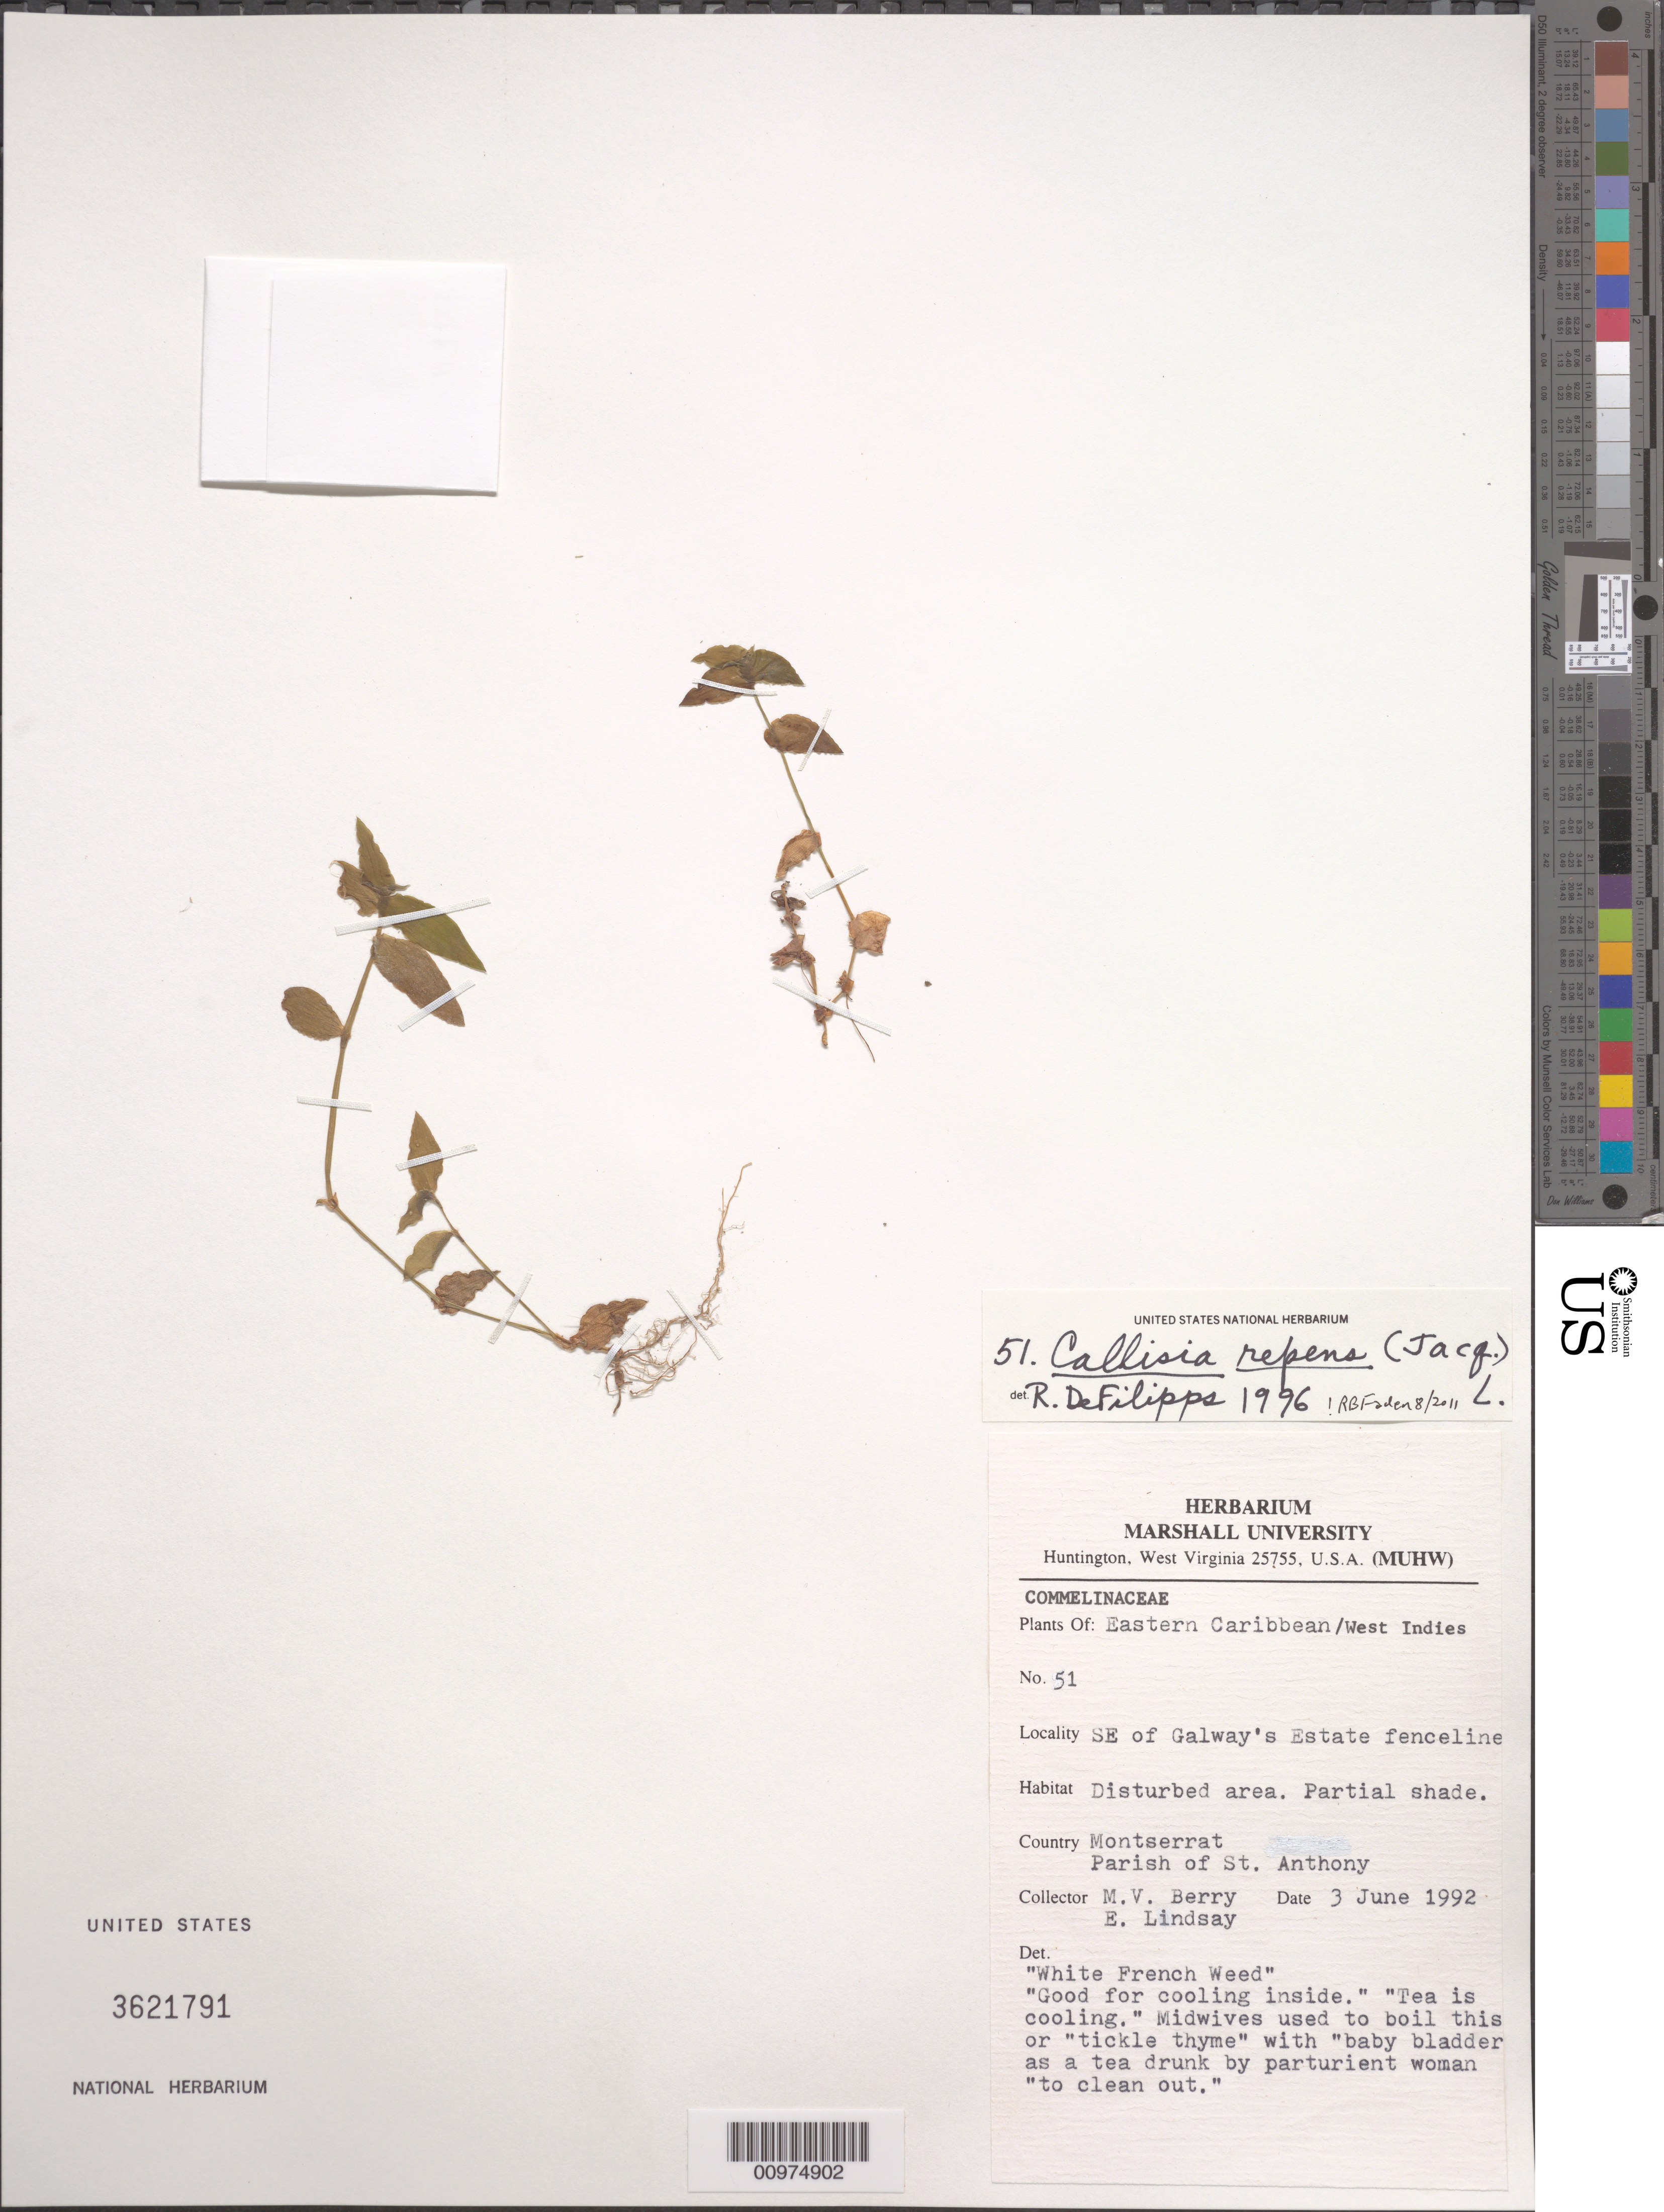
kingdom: Plantae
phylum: Tracheophyta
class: Liliopsida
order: Commelinales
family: Commelinaceae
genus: Callisia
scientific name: Callisia repens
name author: (Jacq.) L.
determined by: Faden, Robert B., (US), Smithsonian Institution - National Museum of Natural History (UNITED STATES)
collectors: M. Berry & E. Lindsay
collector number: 51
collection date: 1992-06-03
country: Montserrat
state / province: Saint Anthony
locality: SE of Galway's Estate fenceline.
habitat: Disturbed area. Partial shade.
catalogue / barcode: US 3621791